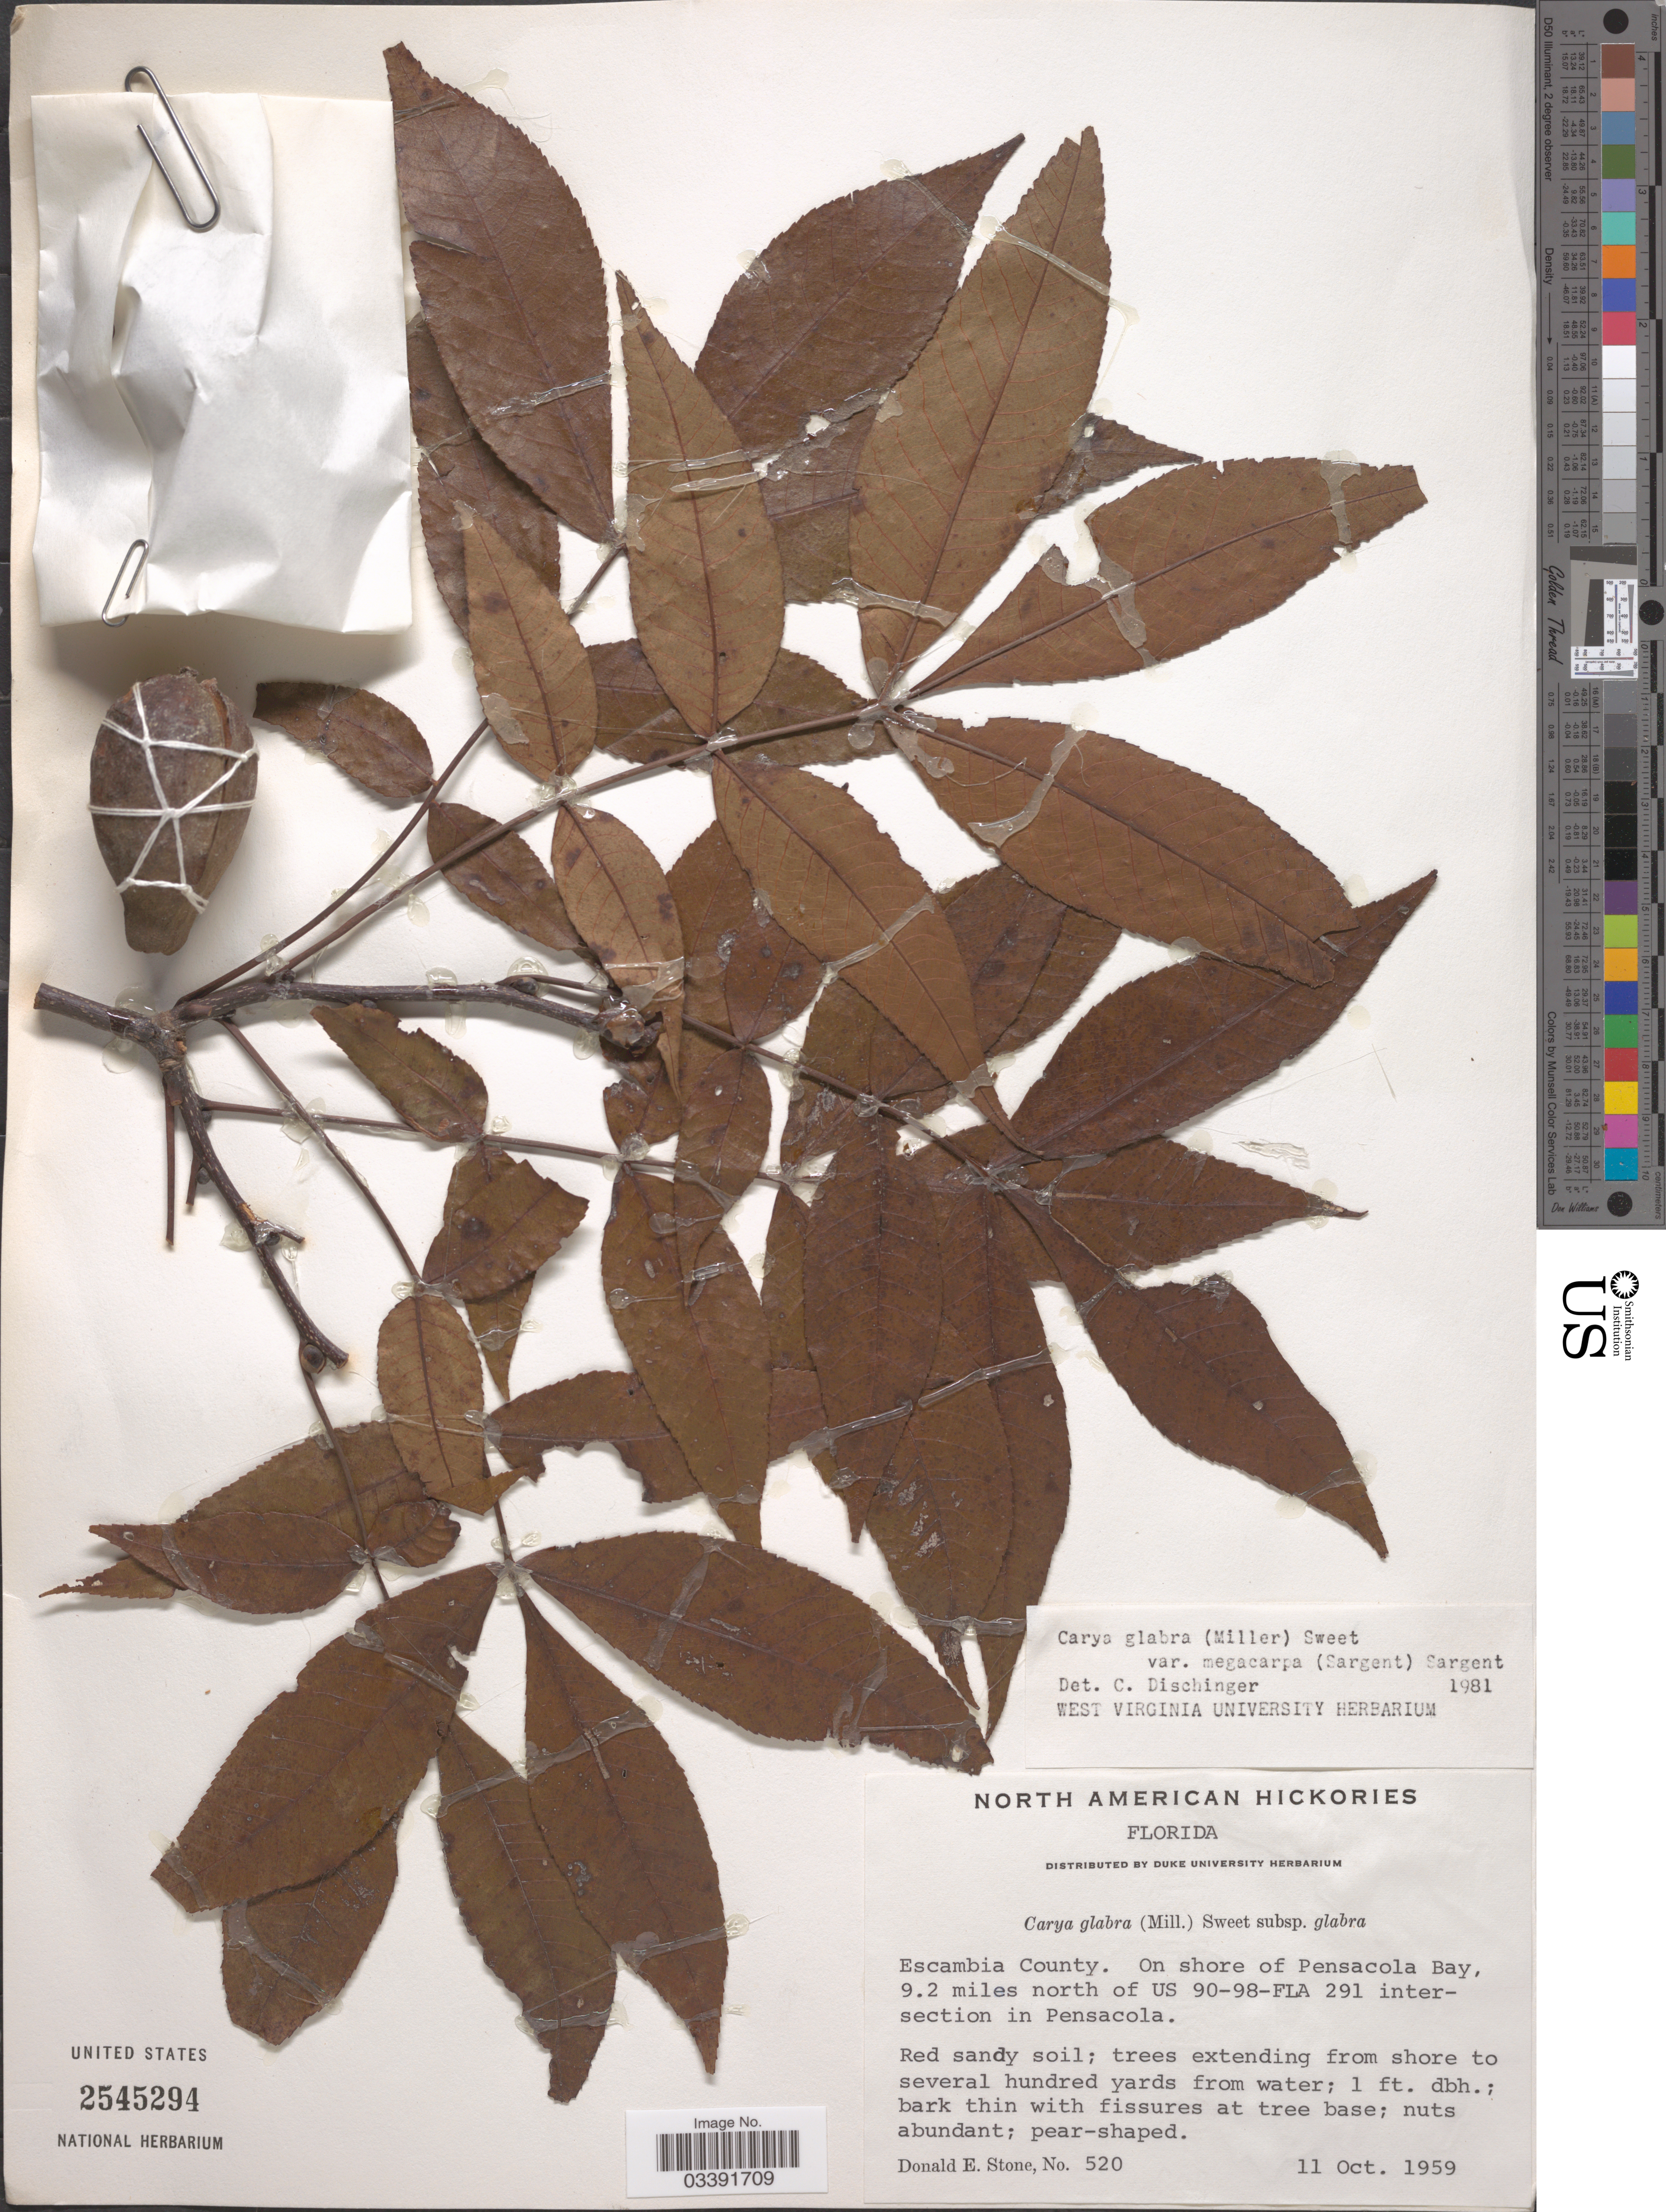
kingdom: Plantae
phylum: Tracheophyta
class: Magnoliopsida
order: Fagales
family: Juglandaceae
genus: Carya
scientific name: Carya glabra var. megacarpa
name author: (Sarg.) Sarg.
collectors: D. Stone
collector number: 520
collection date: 1959-10-11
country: United States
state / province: Florida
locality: Escambia County. On shore of Pensacola Bay, 9.2 mi. north of US 90-98-FLA 291 intersection in Pensacola.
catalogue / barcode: US 2545294